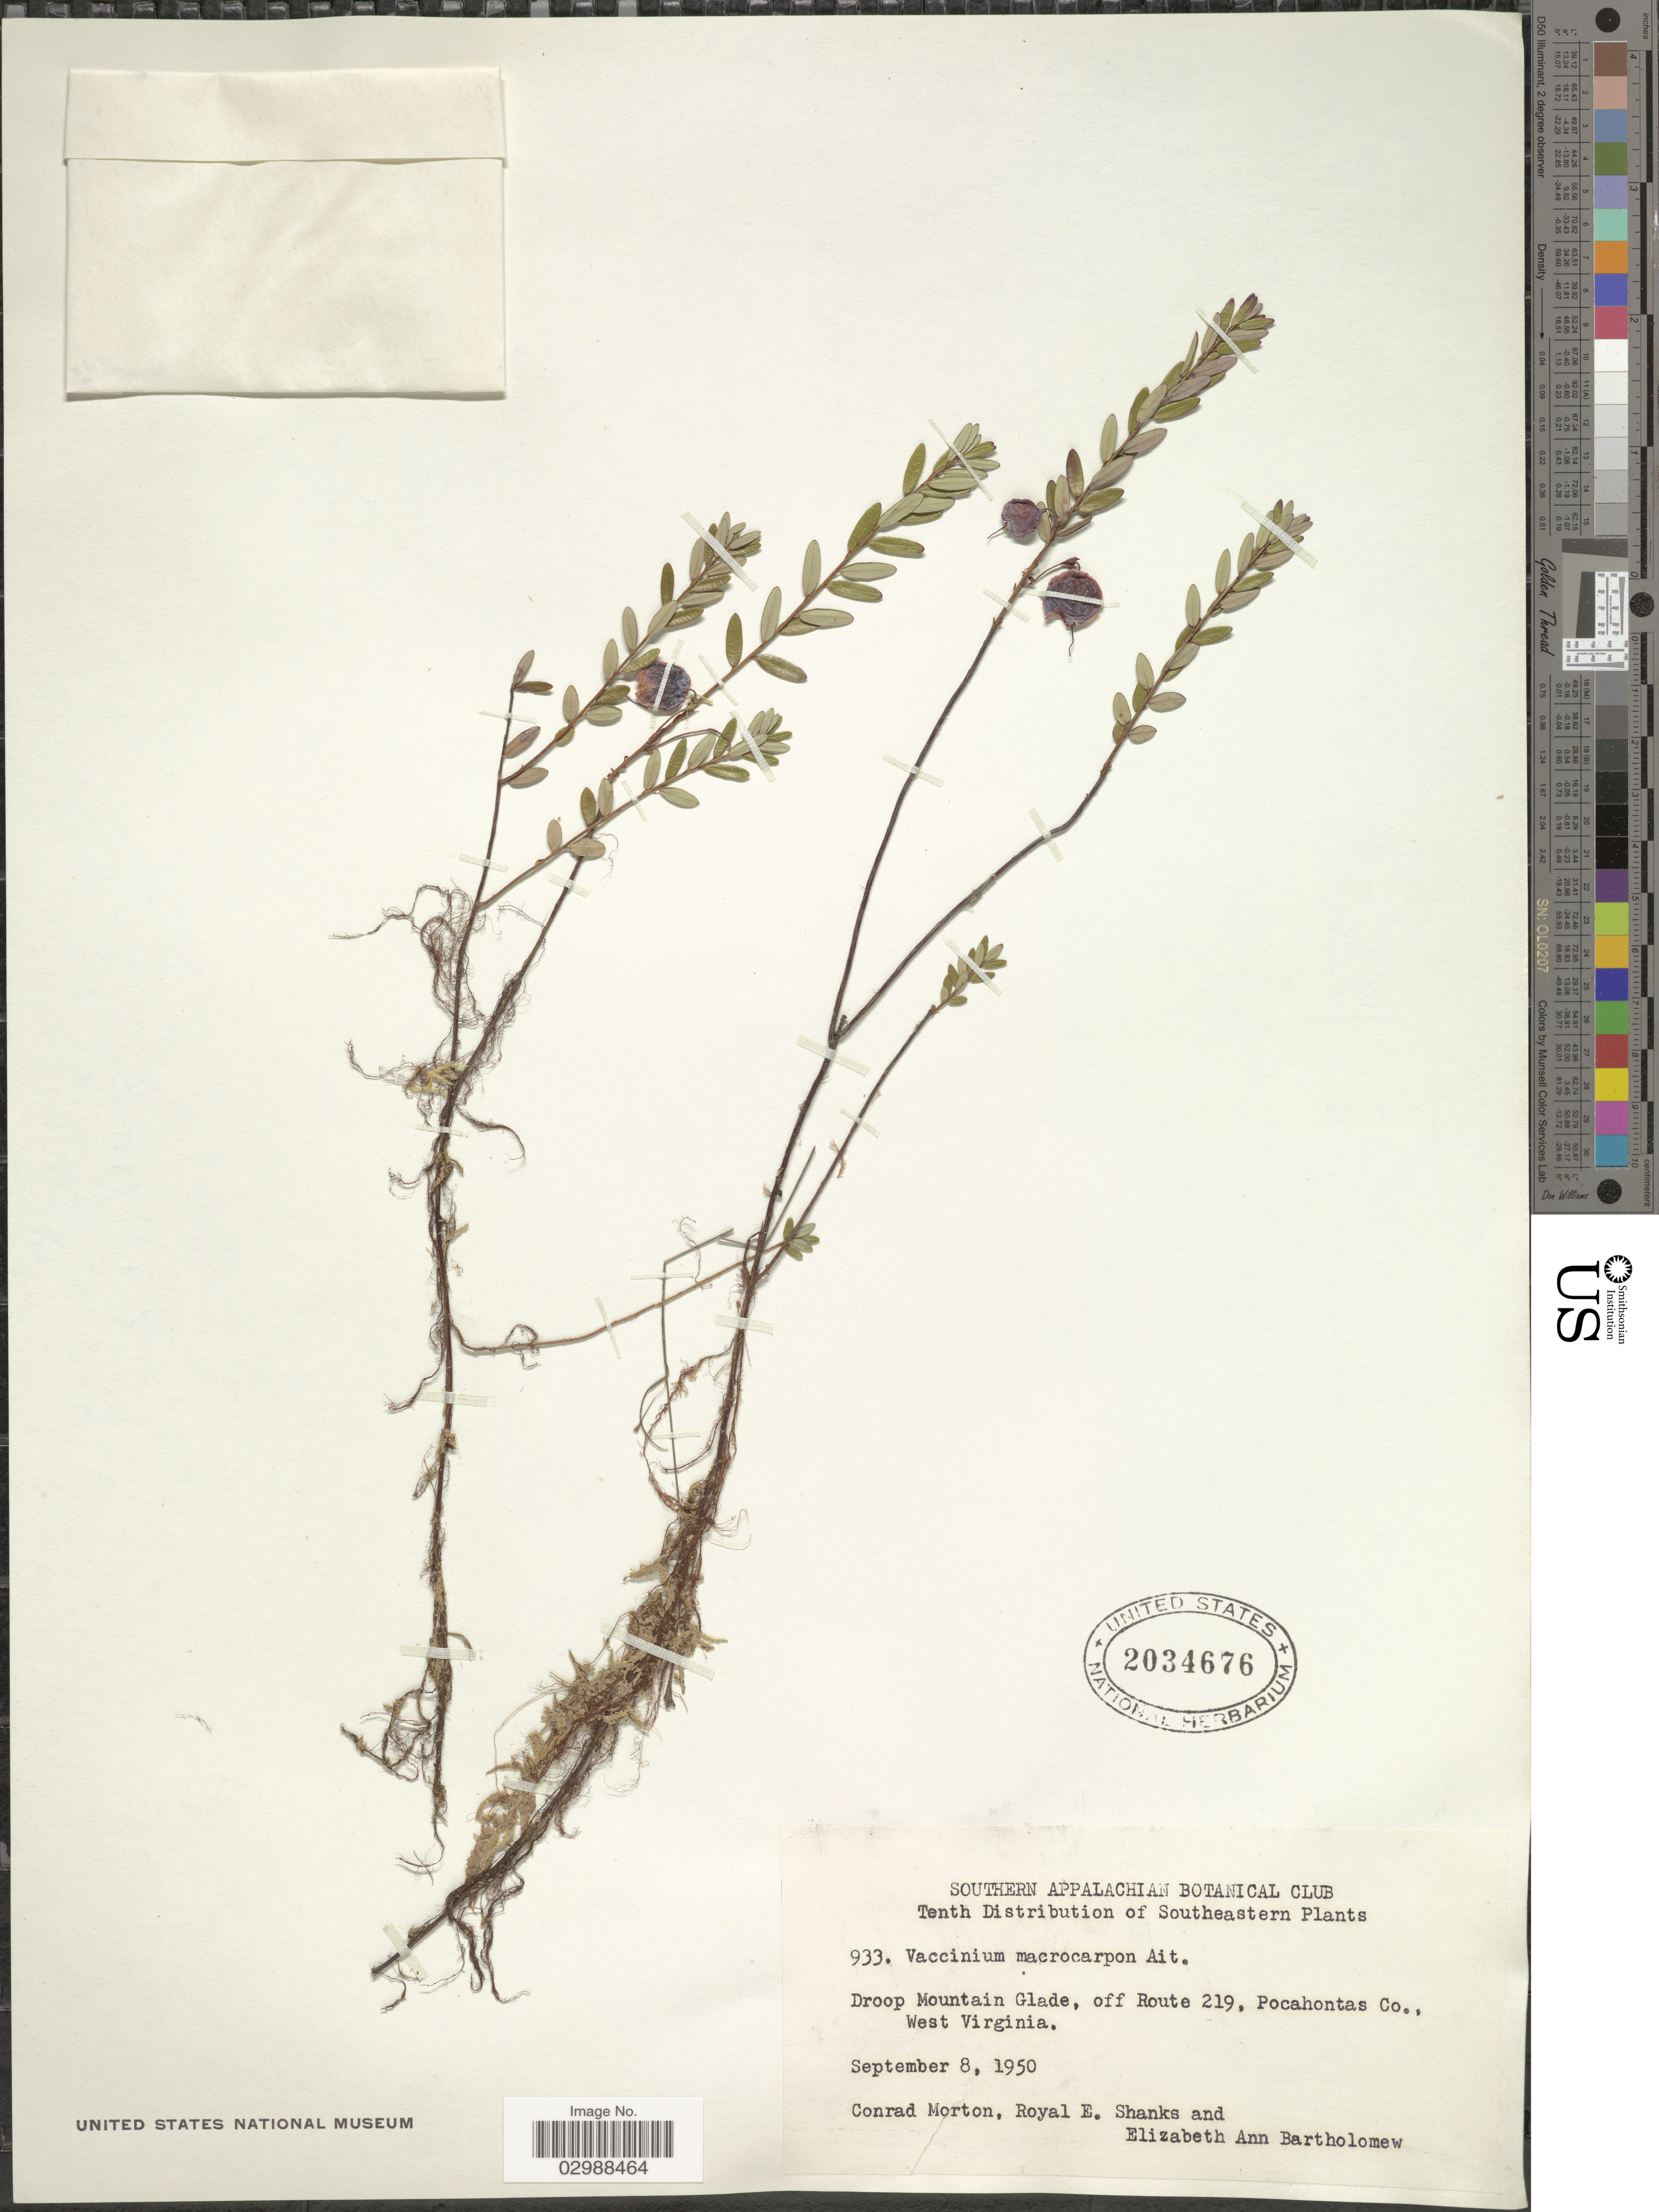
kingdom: Plantae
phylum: Tracheophyta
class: Magnoliopsida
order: Ericales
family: Ericaceae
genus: Vaccinium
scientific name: Vaccinium macrocarpon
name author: Aiton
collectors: C. V. Morton, R. Shanks & E. Bartholomew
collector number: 933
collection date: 1950-09-08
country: United States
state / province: West Virginia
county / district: Pocahontas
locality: Droop Mountain Glade, off Route 219, Pocahontas Co.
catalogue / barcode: US 2034676